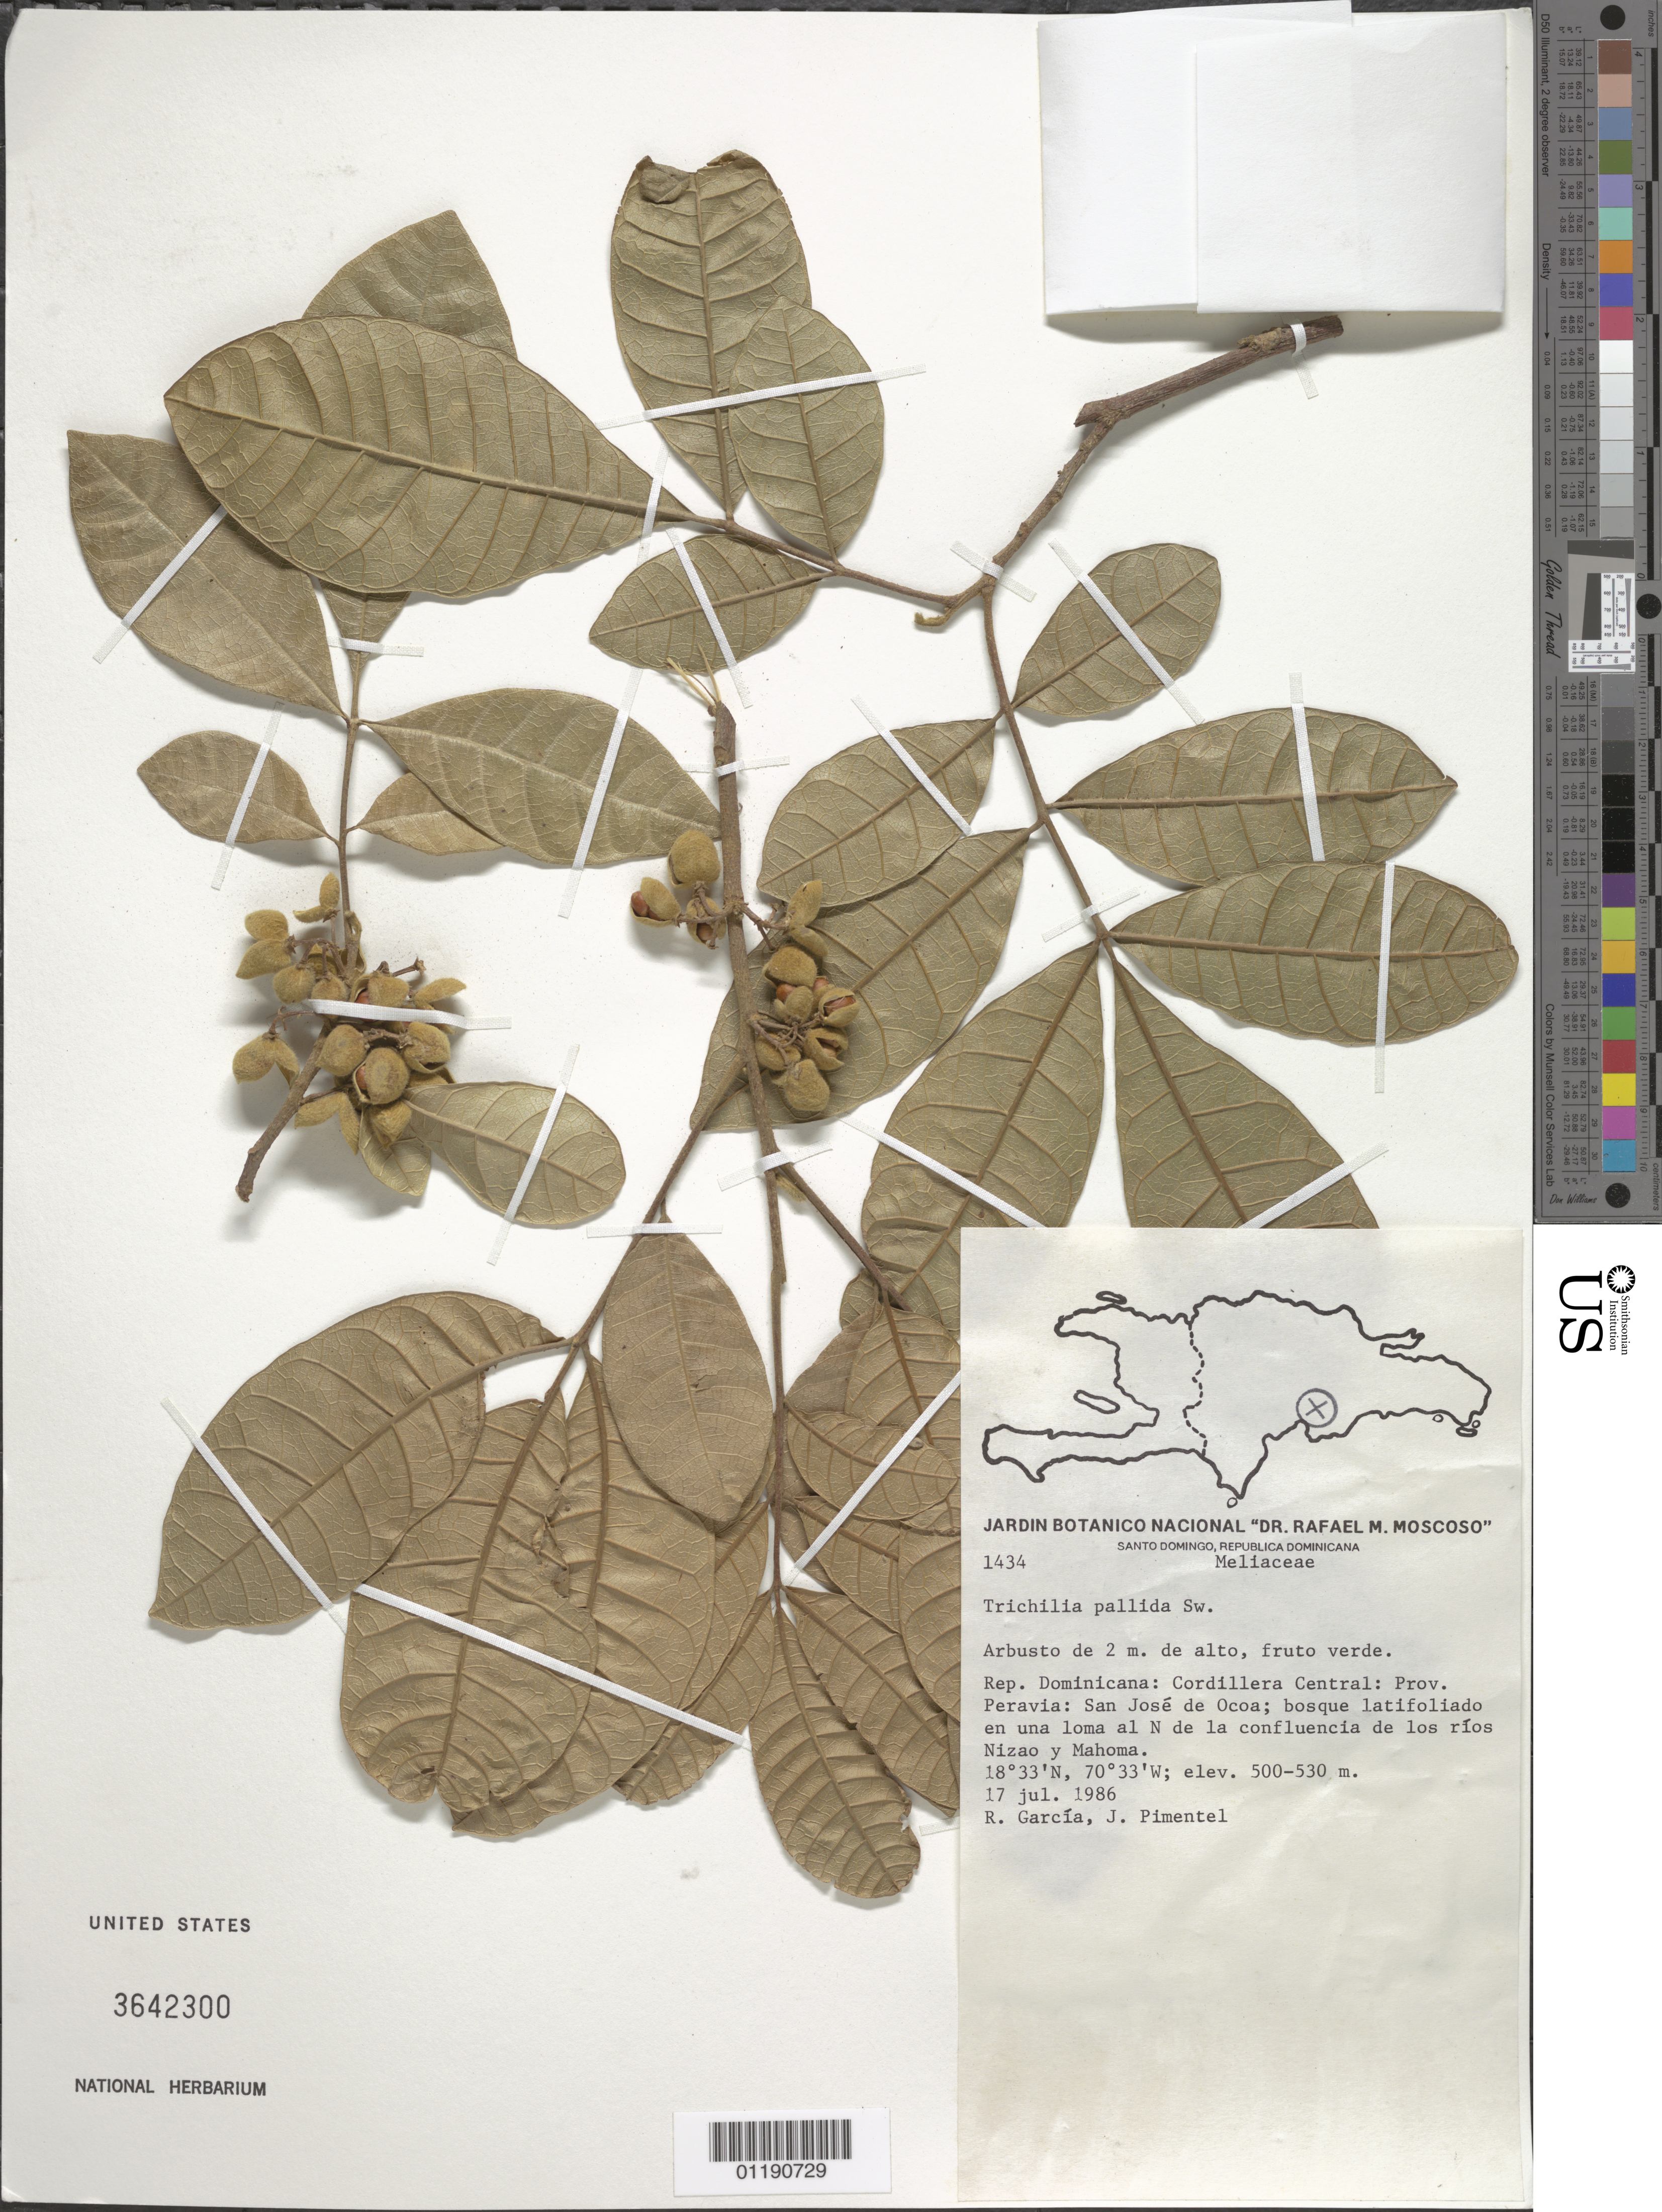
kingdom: Plantae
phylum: Tracheophyta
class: Magnoliopsida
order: Sapindales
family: Meliaceae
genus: Trichilia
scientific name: Trichilia pallida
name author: Sw.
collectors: R. García & J. Pimentel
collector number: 1434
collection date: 1986-07-17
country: Dominican Republic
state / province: Peravia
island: Hispaniola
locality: Cordillera Central. San José de Ocoa. On a hill N of the junction between the Nizao and Mahoma rivers.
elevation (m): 500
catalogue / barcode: US 3642300